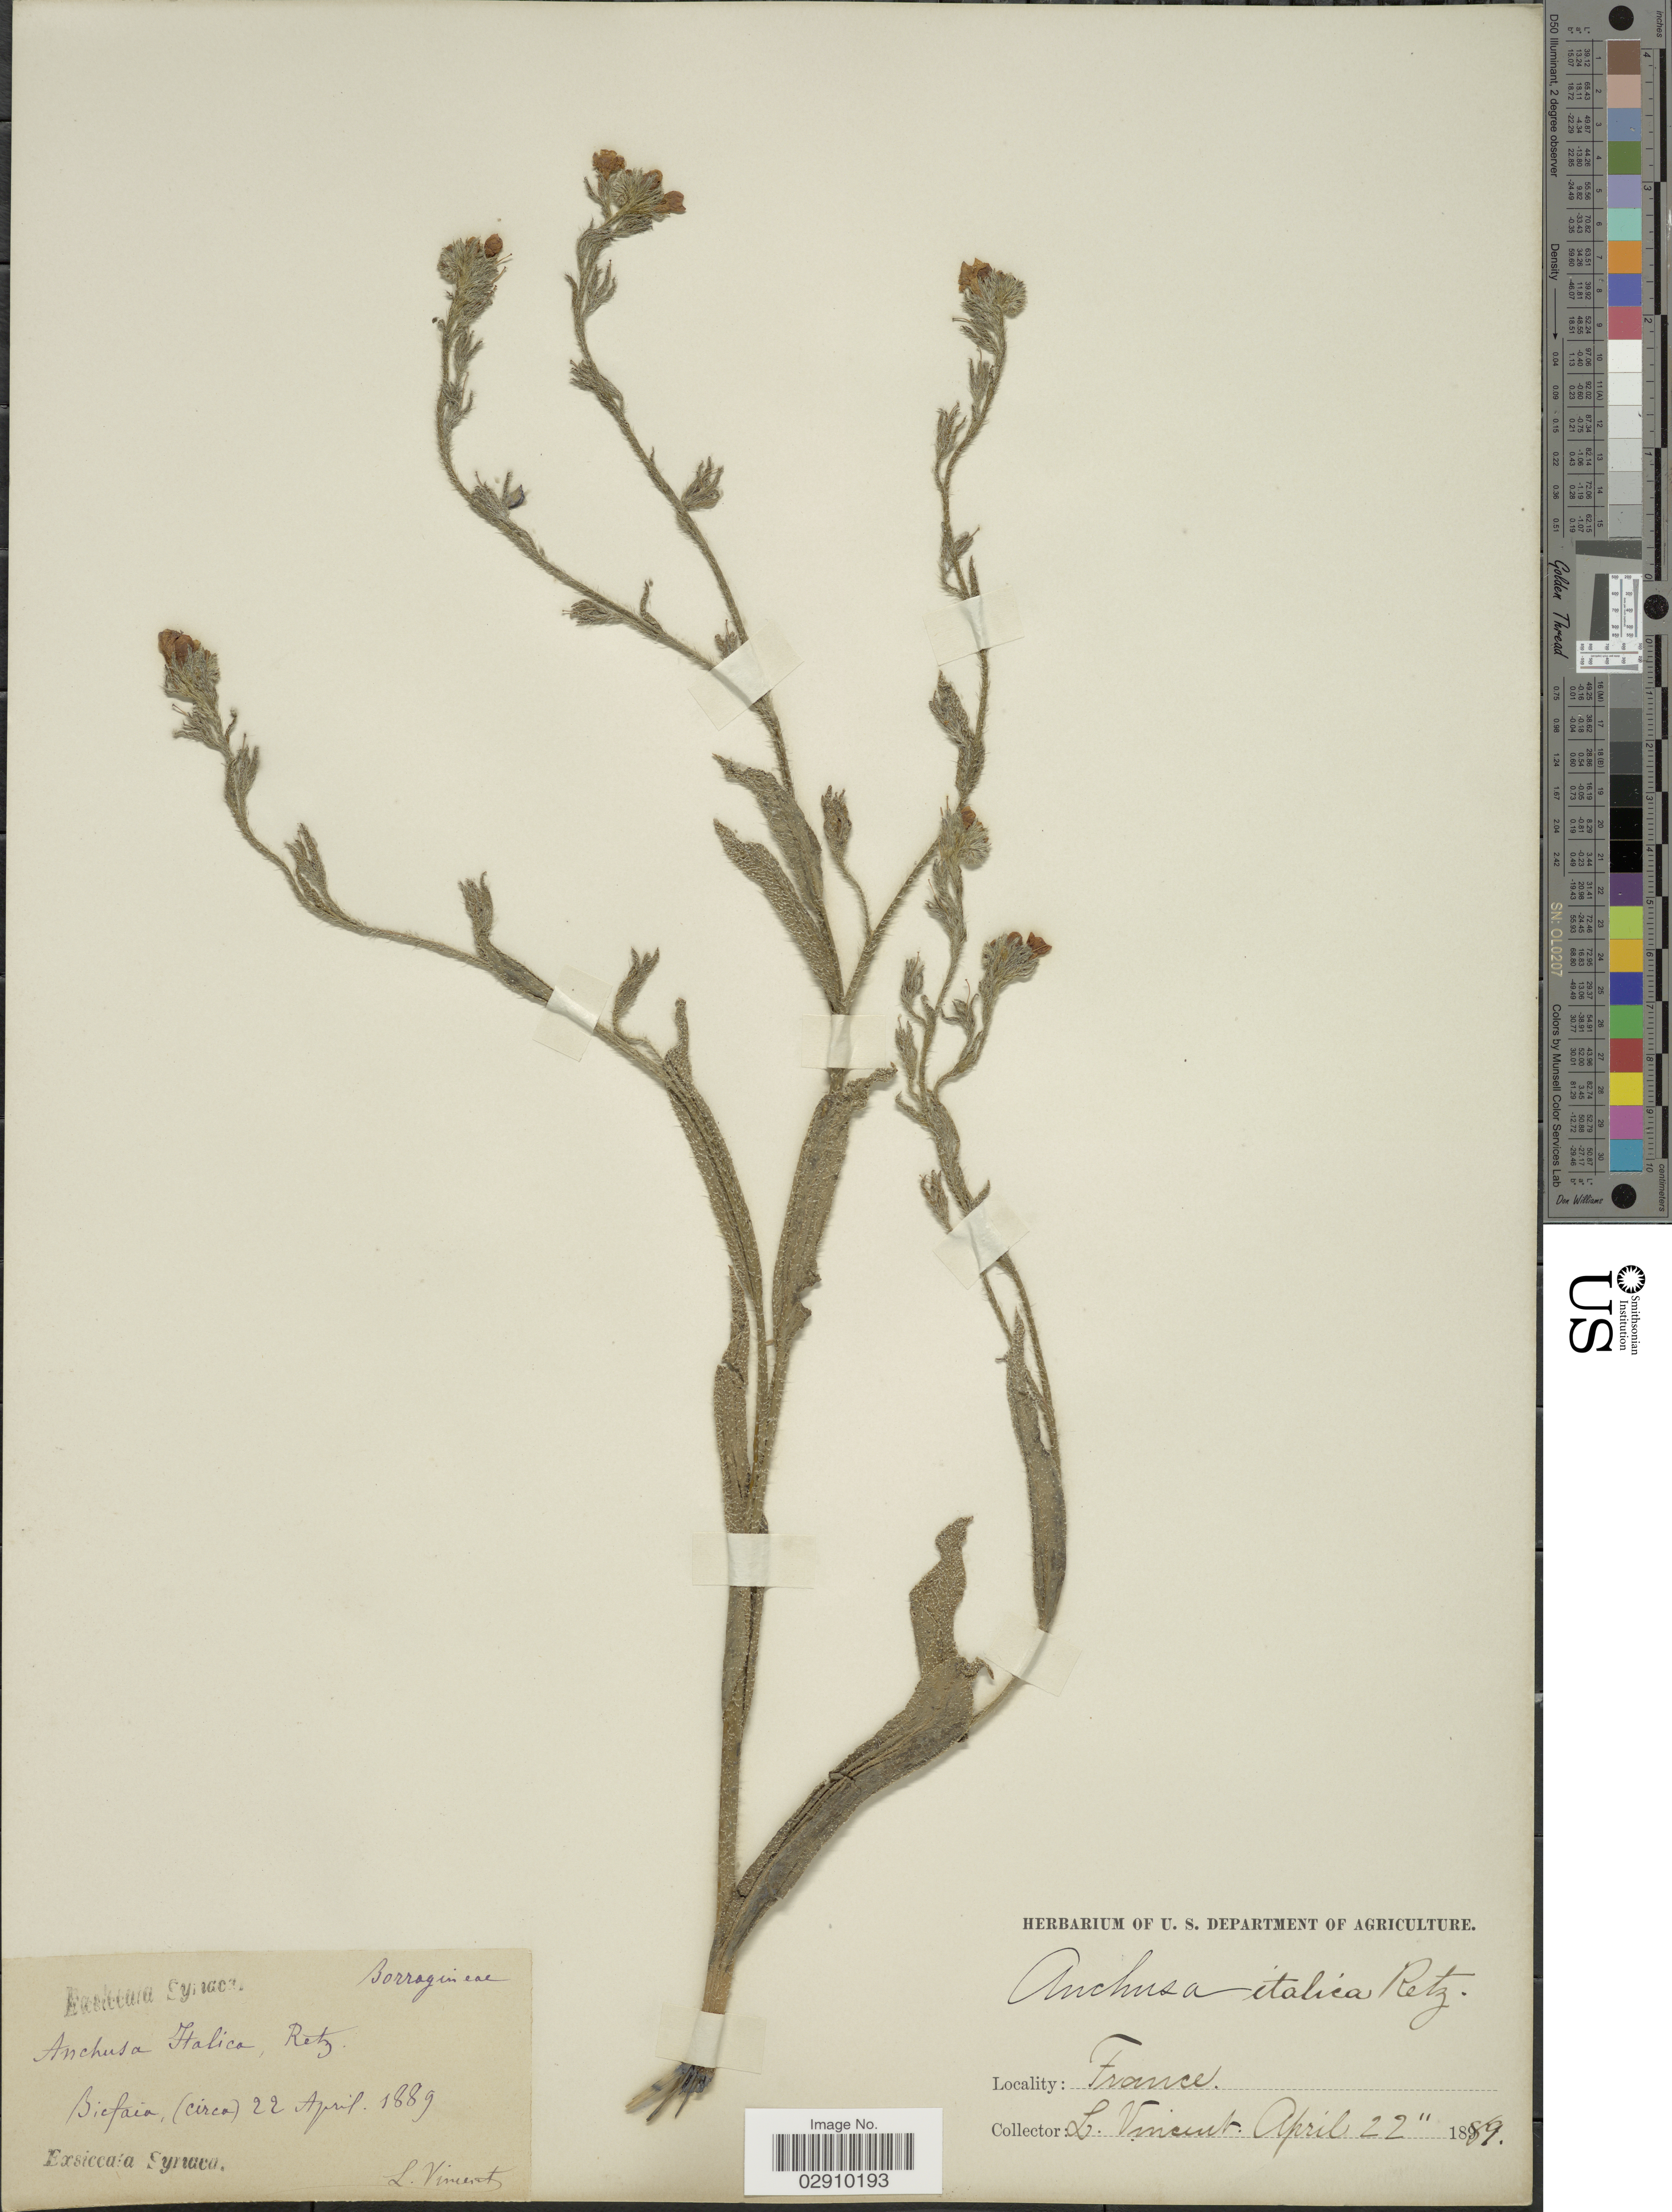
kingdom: Plantae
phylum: Tracheophyta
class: Magnoliopsida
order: Boraginales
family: Boraginaceae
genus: Anchusa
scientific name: Anchusa italica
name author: Retz.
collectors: L. Vincent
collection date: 1889-04-22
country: France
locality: Bicfaia.